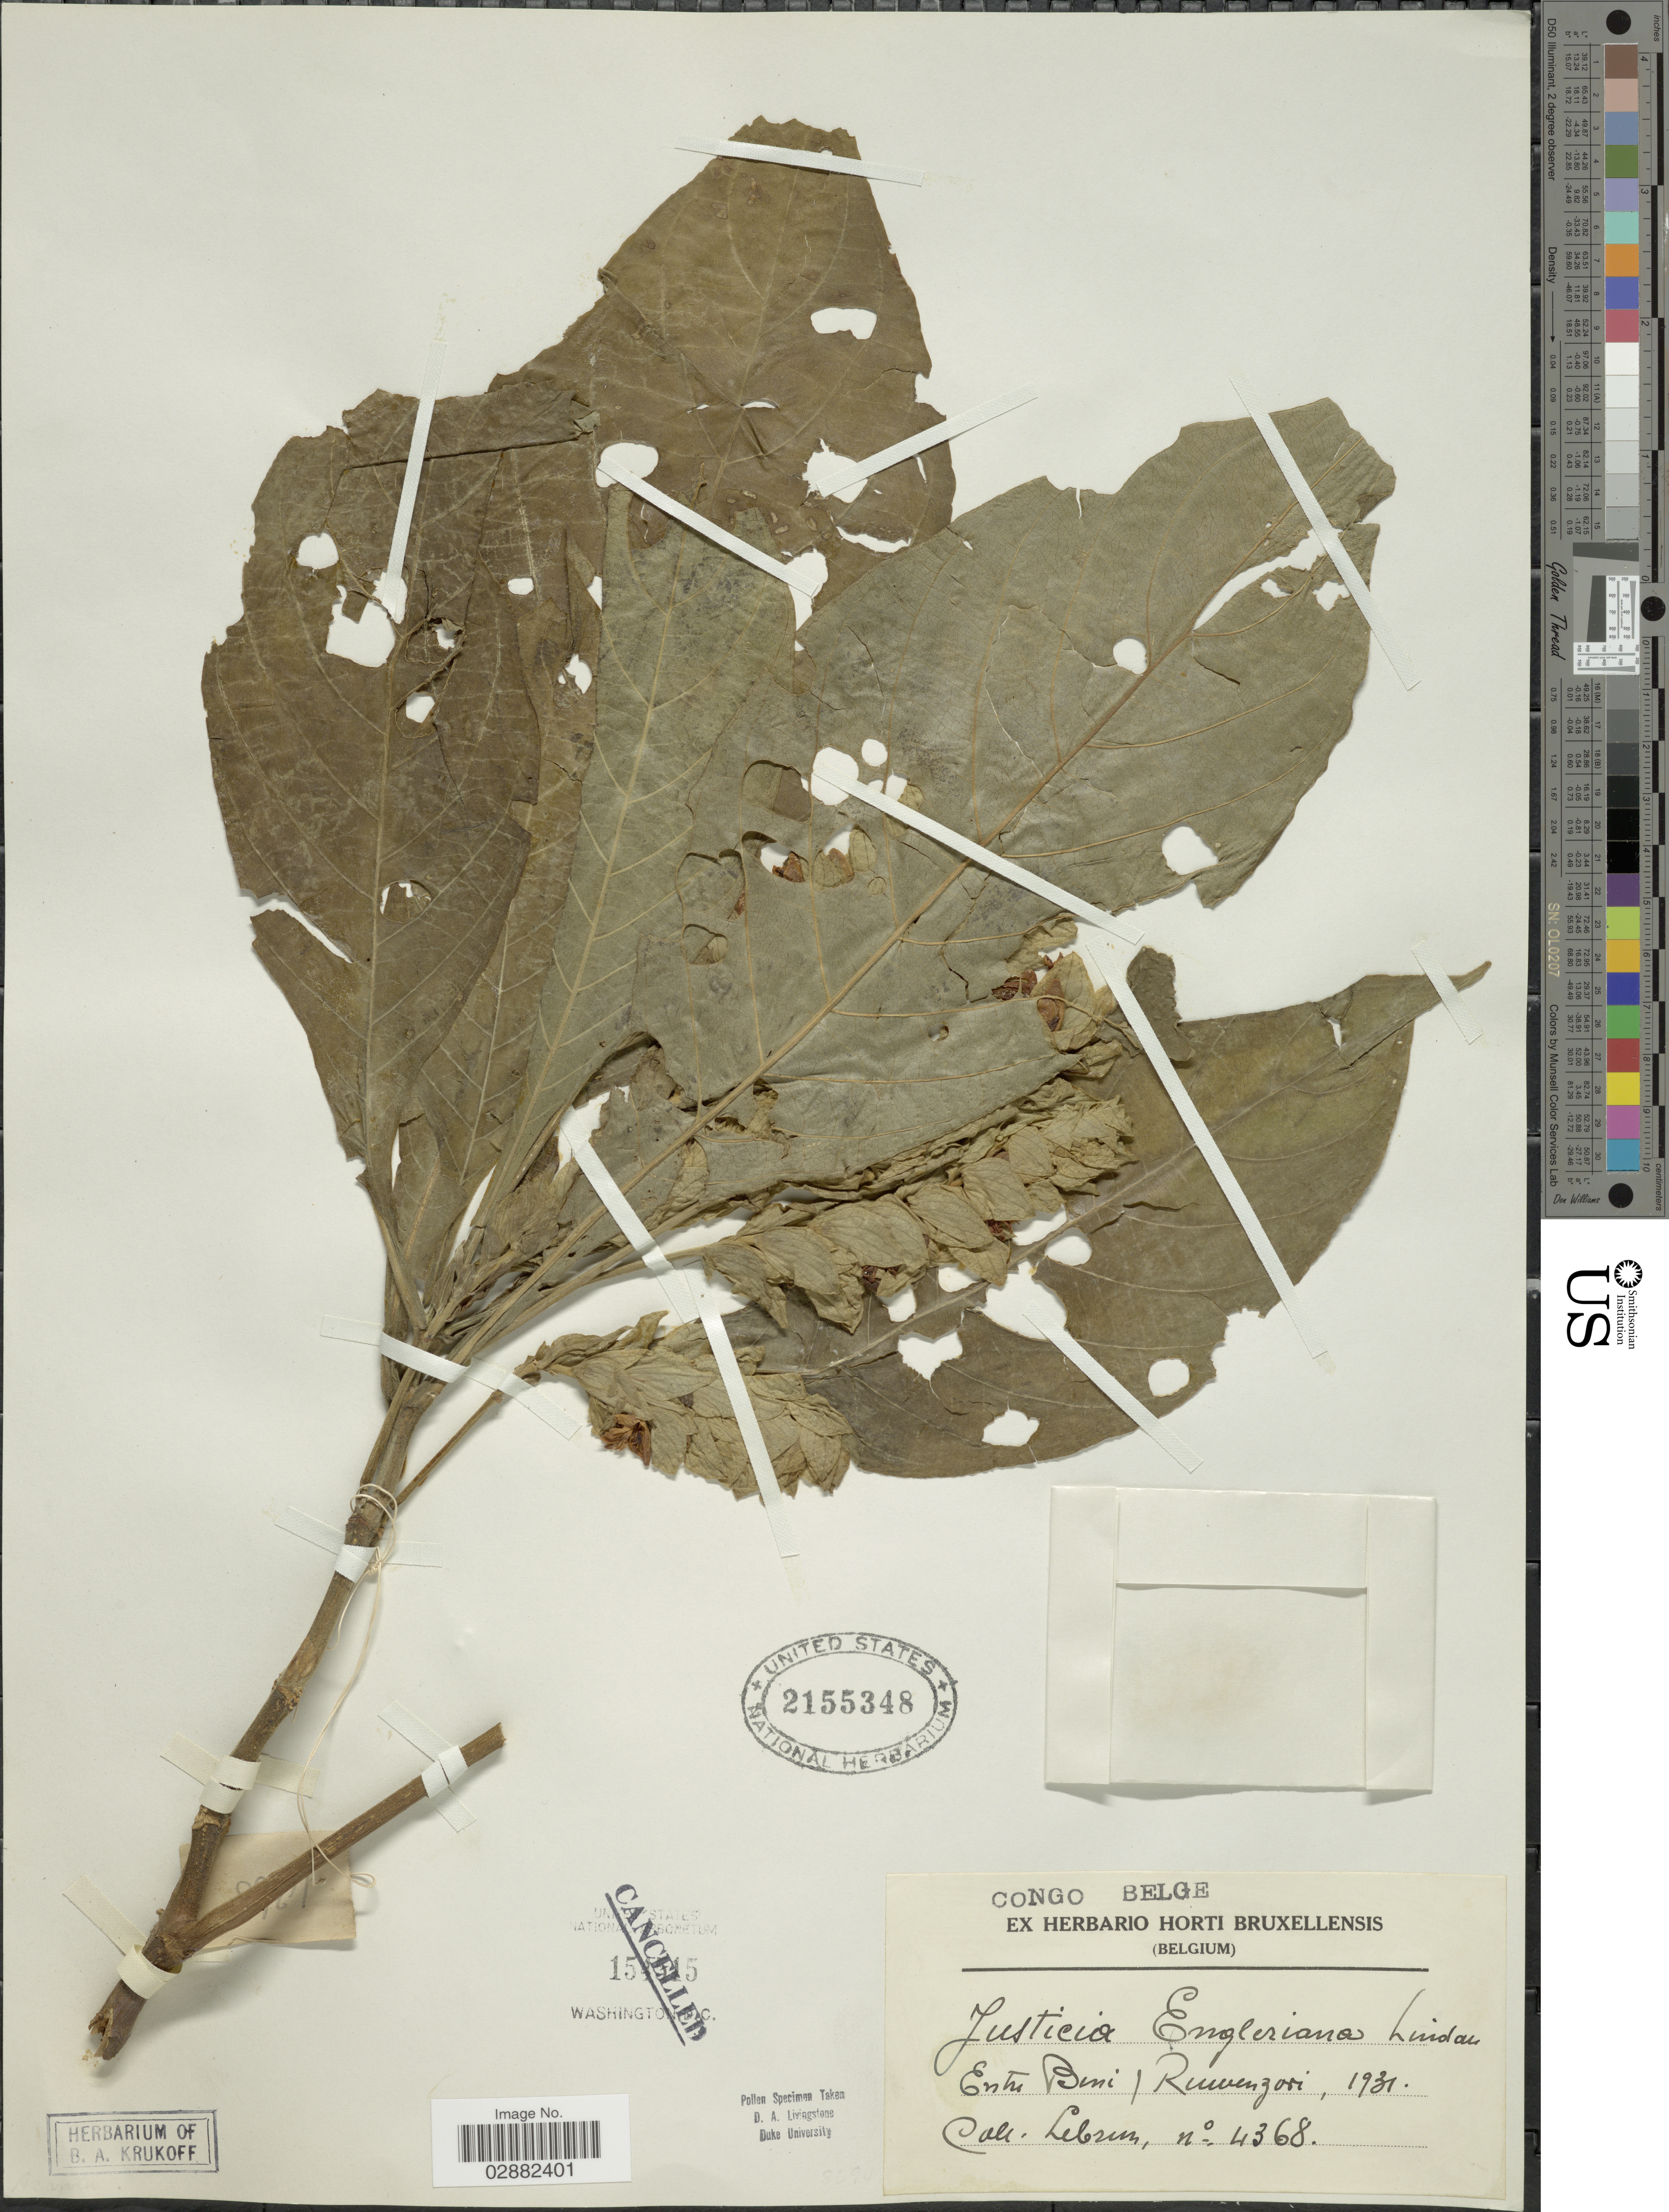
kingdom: Plantae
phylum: Tracheophyta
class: Magnoliopsida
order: Lamiales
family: Acanthaceae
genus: Justicia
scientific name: Justicia engleriana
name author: Lindau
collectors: J.A. Lebrun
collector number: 4368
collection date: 1931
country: Congo, Democratic Republic of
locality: Congo Belge, Entre Beni, Ruwenzori.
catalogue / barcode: US 2155348